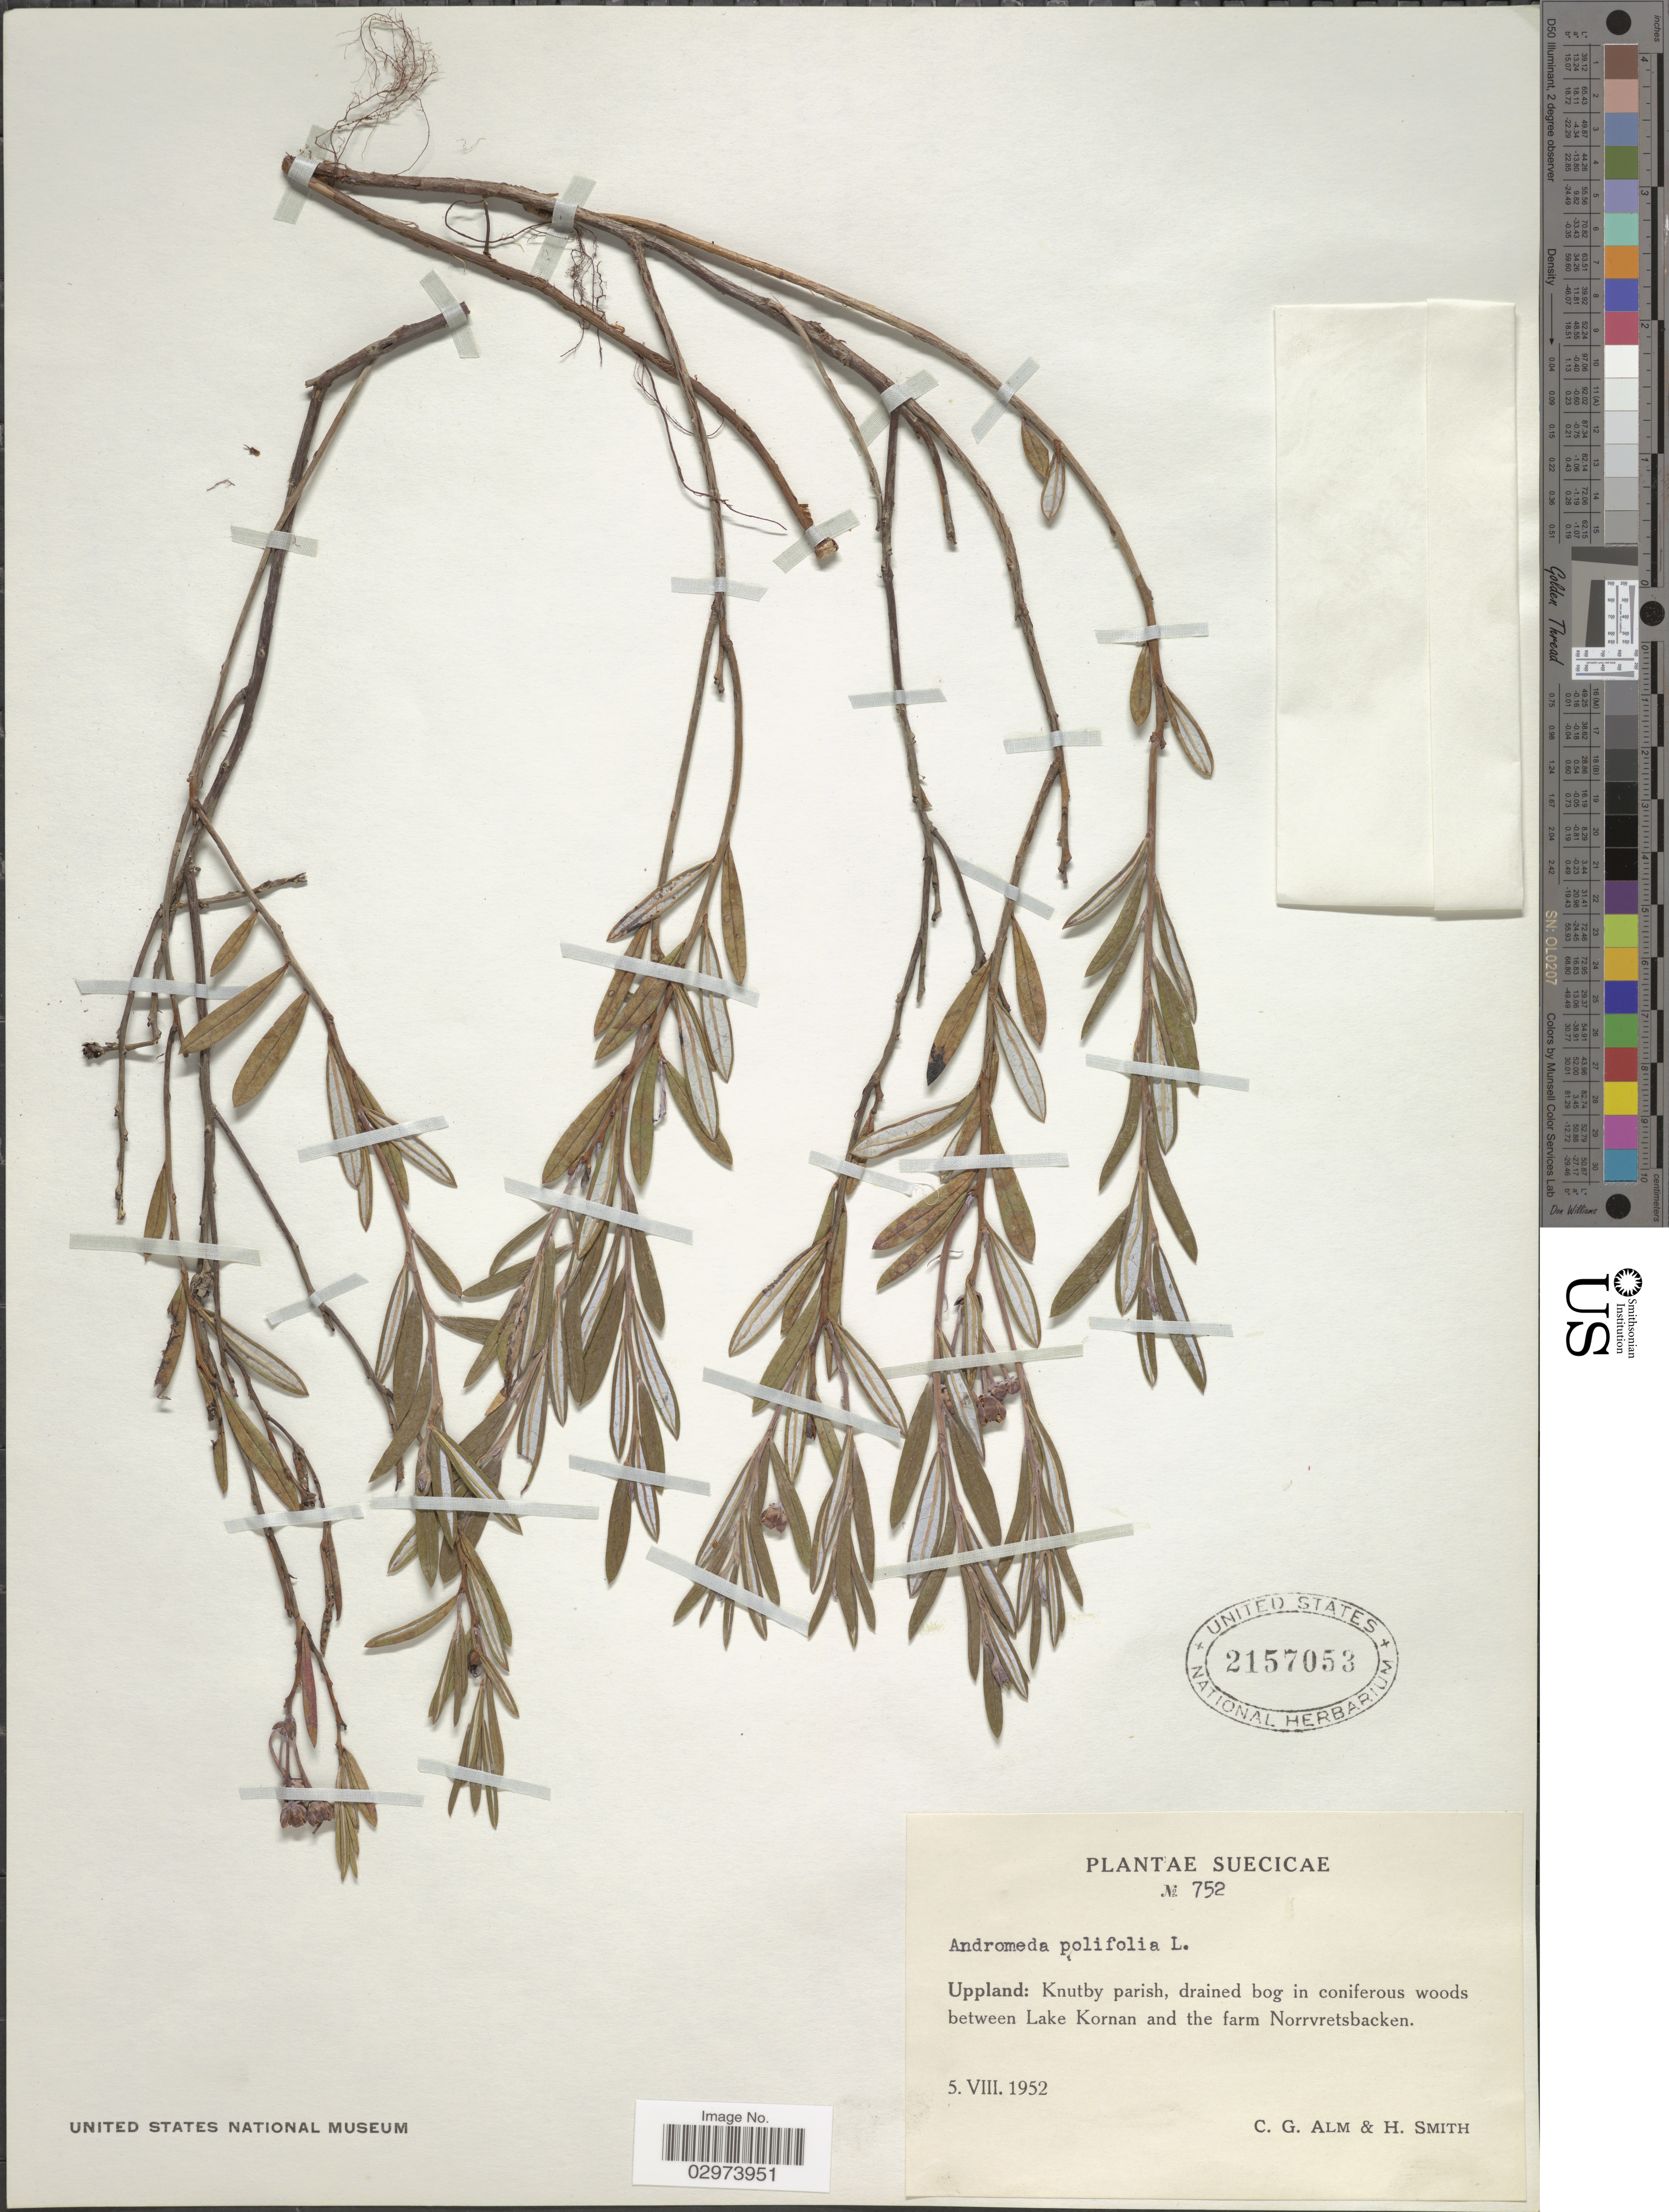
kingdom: Plantae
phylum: Tracheophyta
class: Magnoliopsida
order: Ericales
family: Ericaceae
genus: Andromeda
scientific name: Andromeda polifolia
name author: L.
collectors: C. Alm & H. Smith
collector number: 752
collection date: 1952-08-05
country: Sweden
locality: Suecicae. Uppland: Knutby parish, drained bog in coniferous woods between Lake Kornan and the farm Norrvretsbacken.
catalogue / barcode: US 2157053